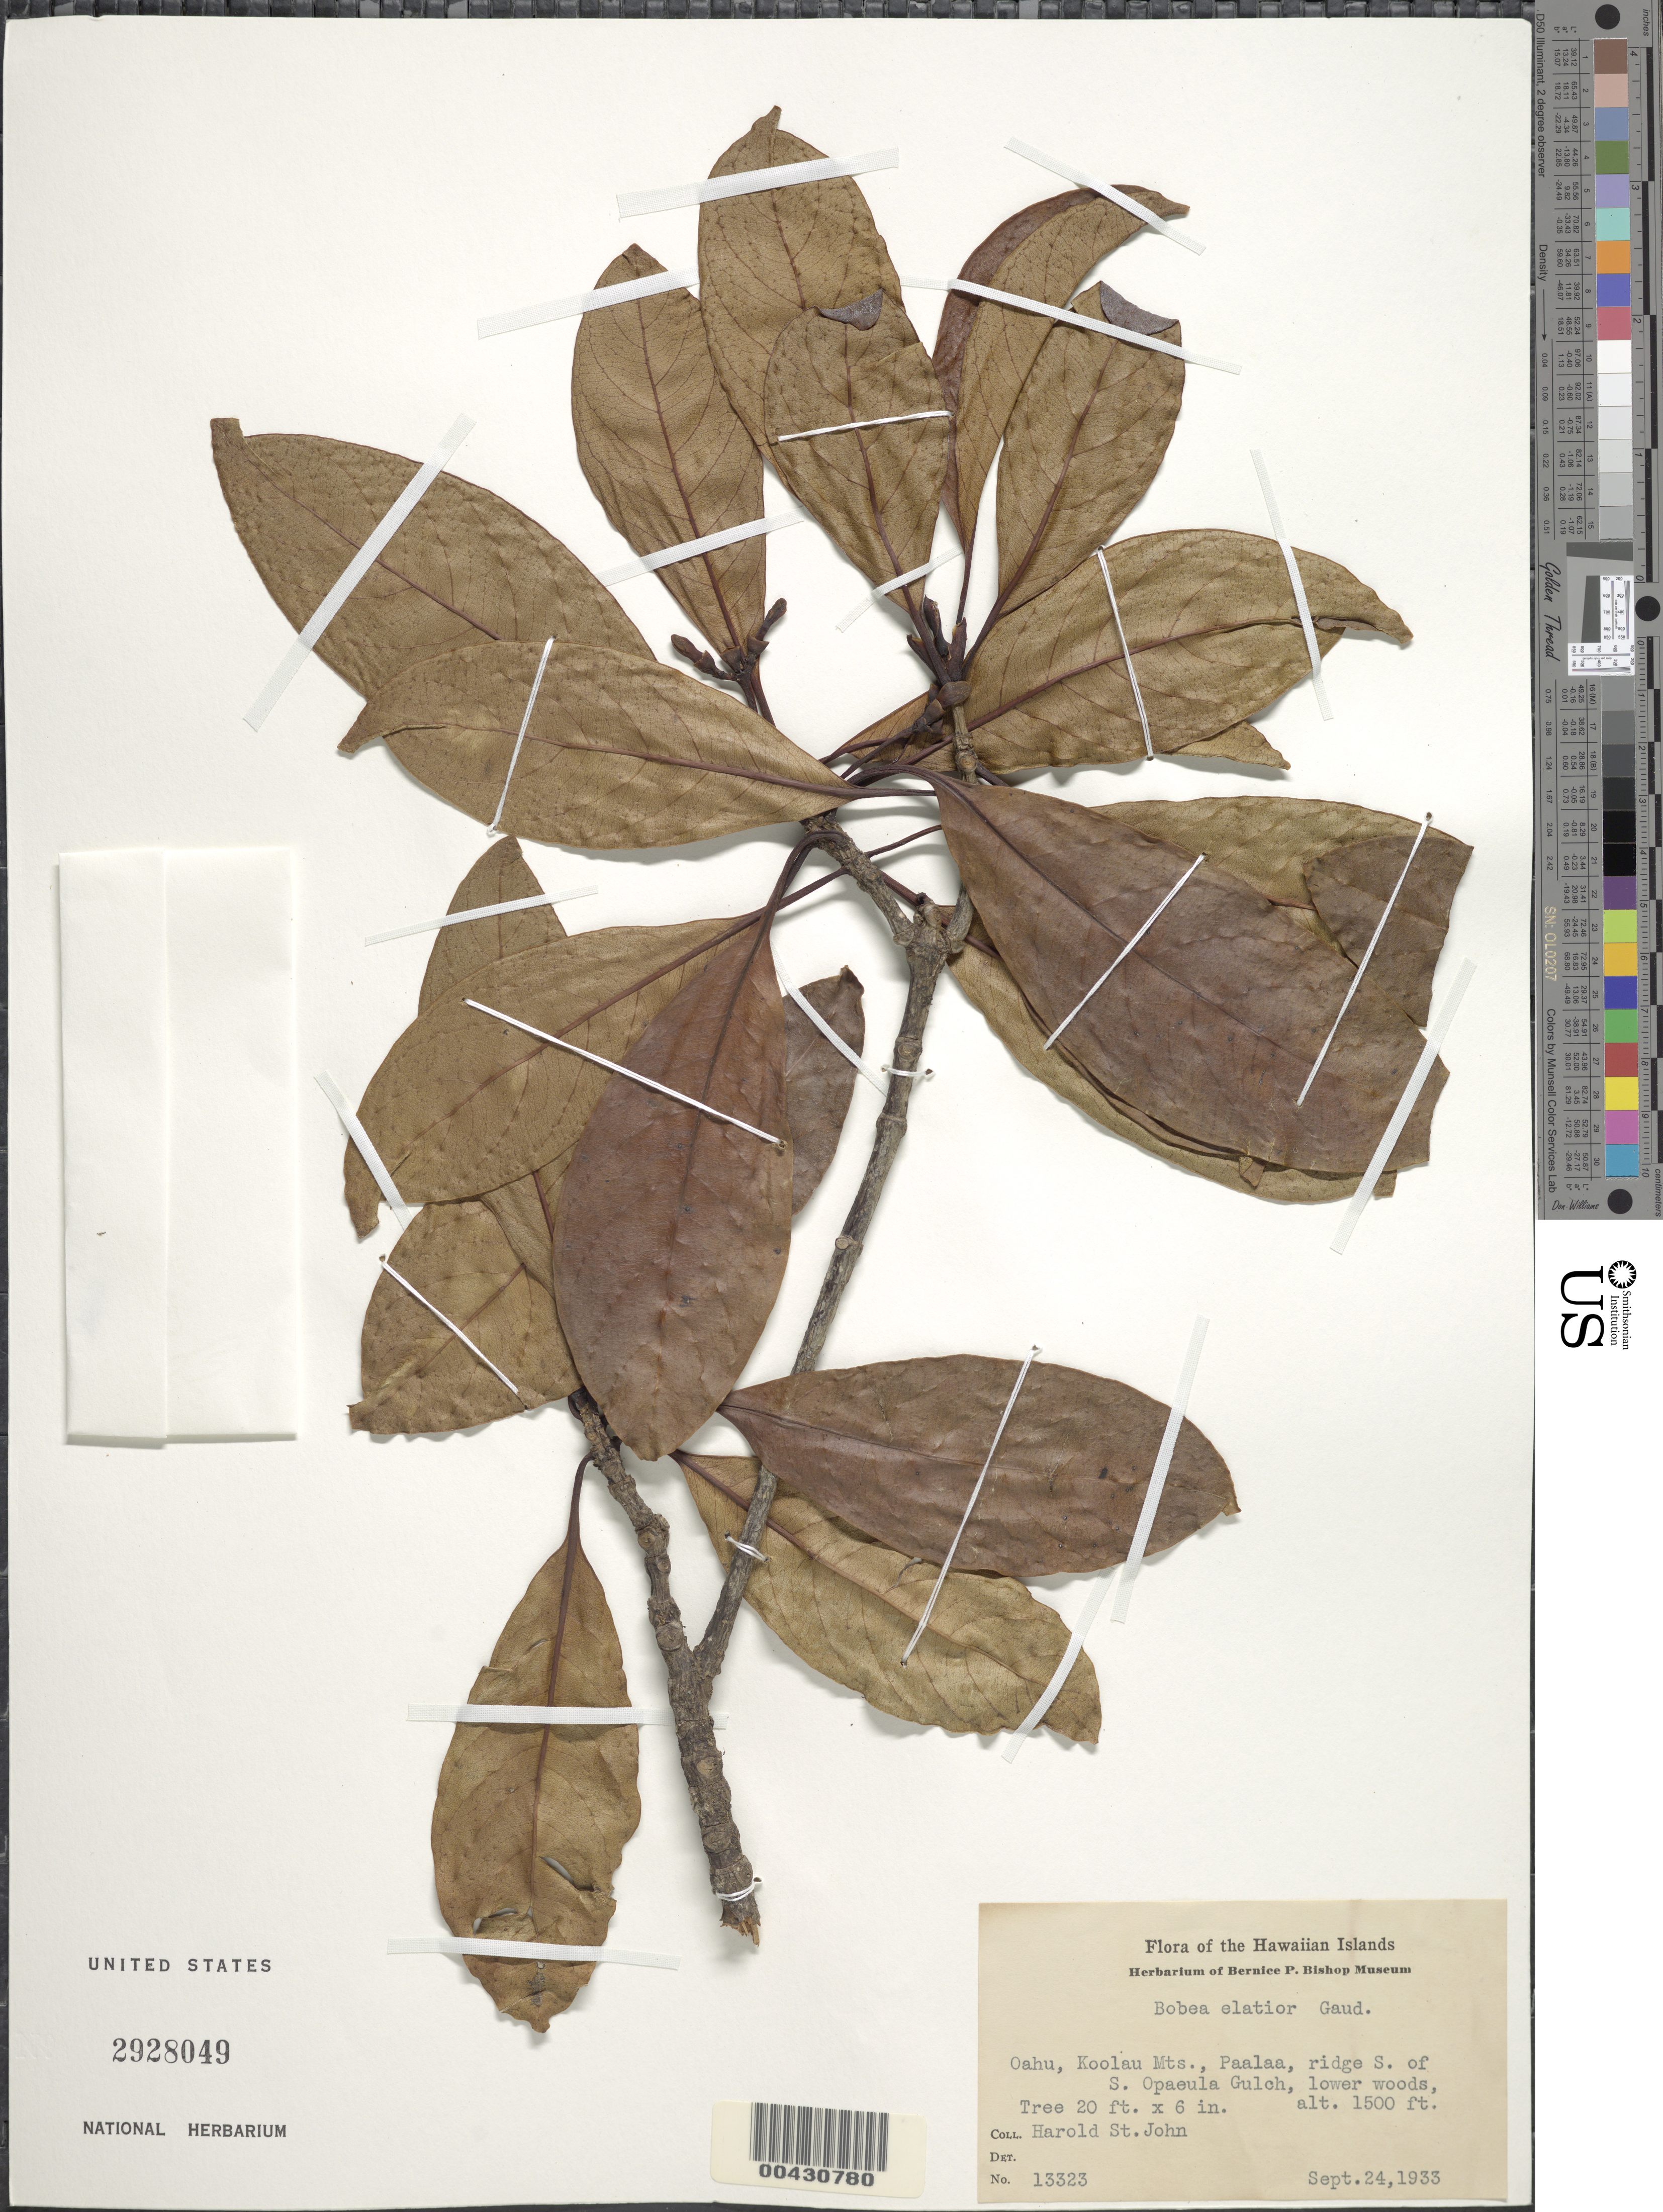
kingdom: Plantae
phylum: Tracheophyta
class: Magnoliopsida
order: Gentianales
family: Rubiaceae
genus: Bobea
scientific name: Bobea elatior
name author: Gaudich.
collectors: H. St. John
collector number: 13323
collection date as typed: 24 Sep 1933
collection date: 1933-09-24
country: United States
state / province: Hawaii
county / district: Honolulu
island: Oahu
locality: Koolau Mts., Paalaa, ridge s of S. Opaeula Gulch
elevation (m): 457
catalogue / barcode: US 2928049